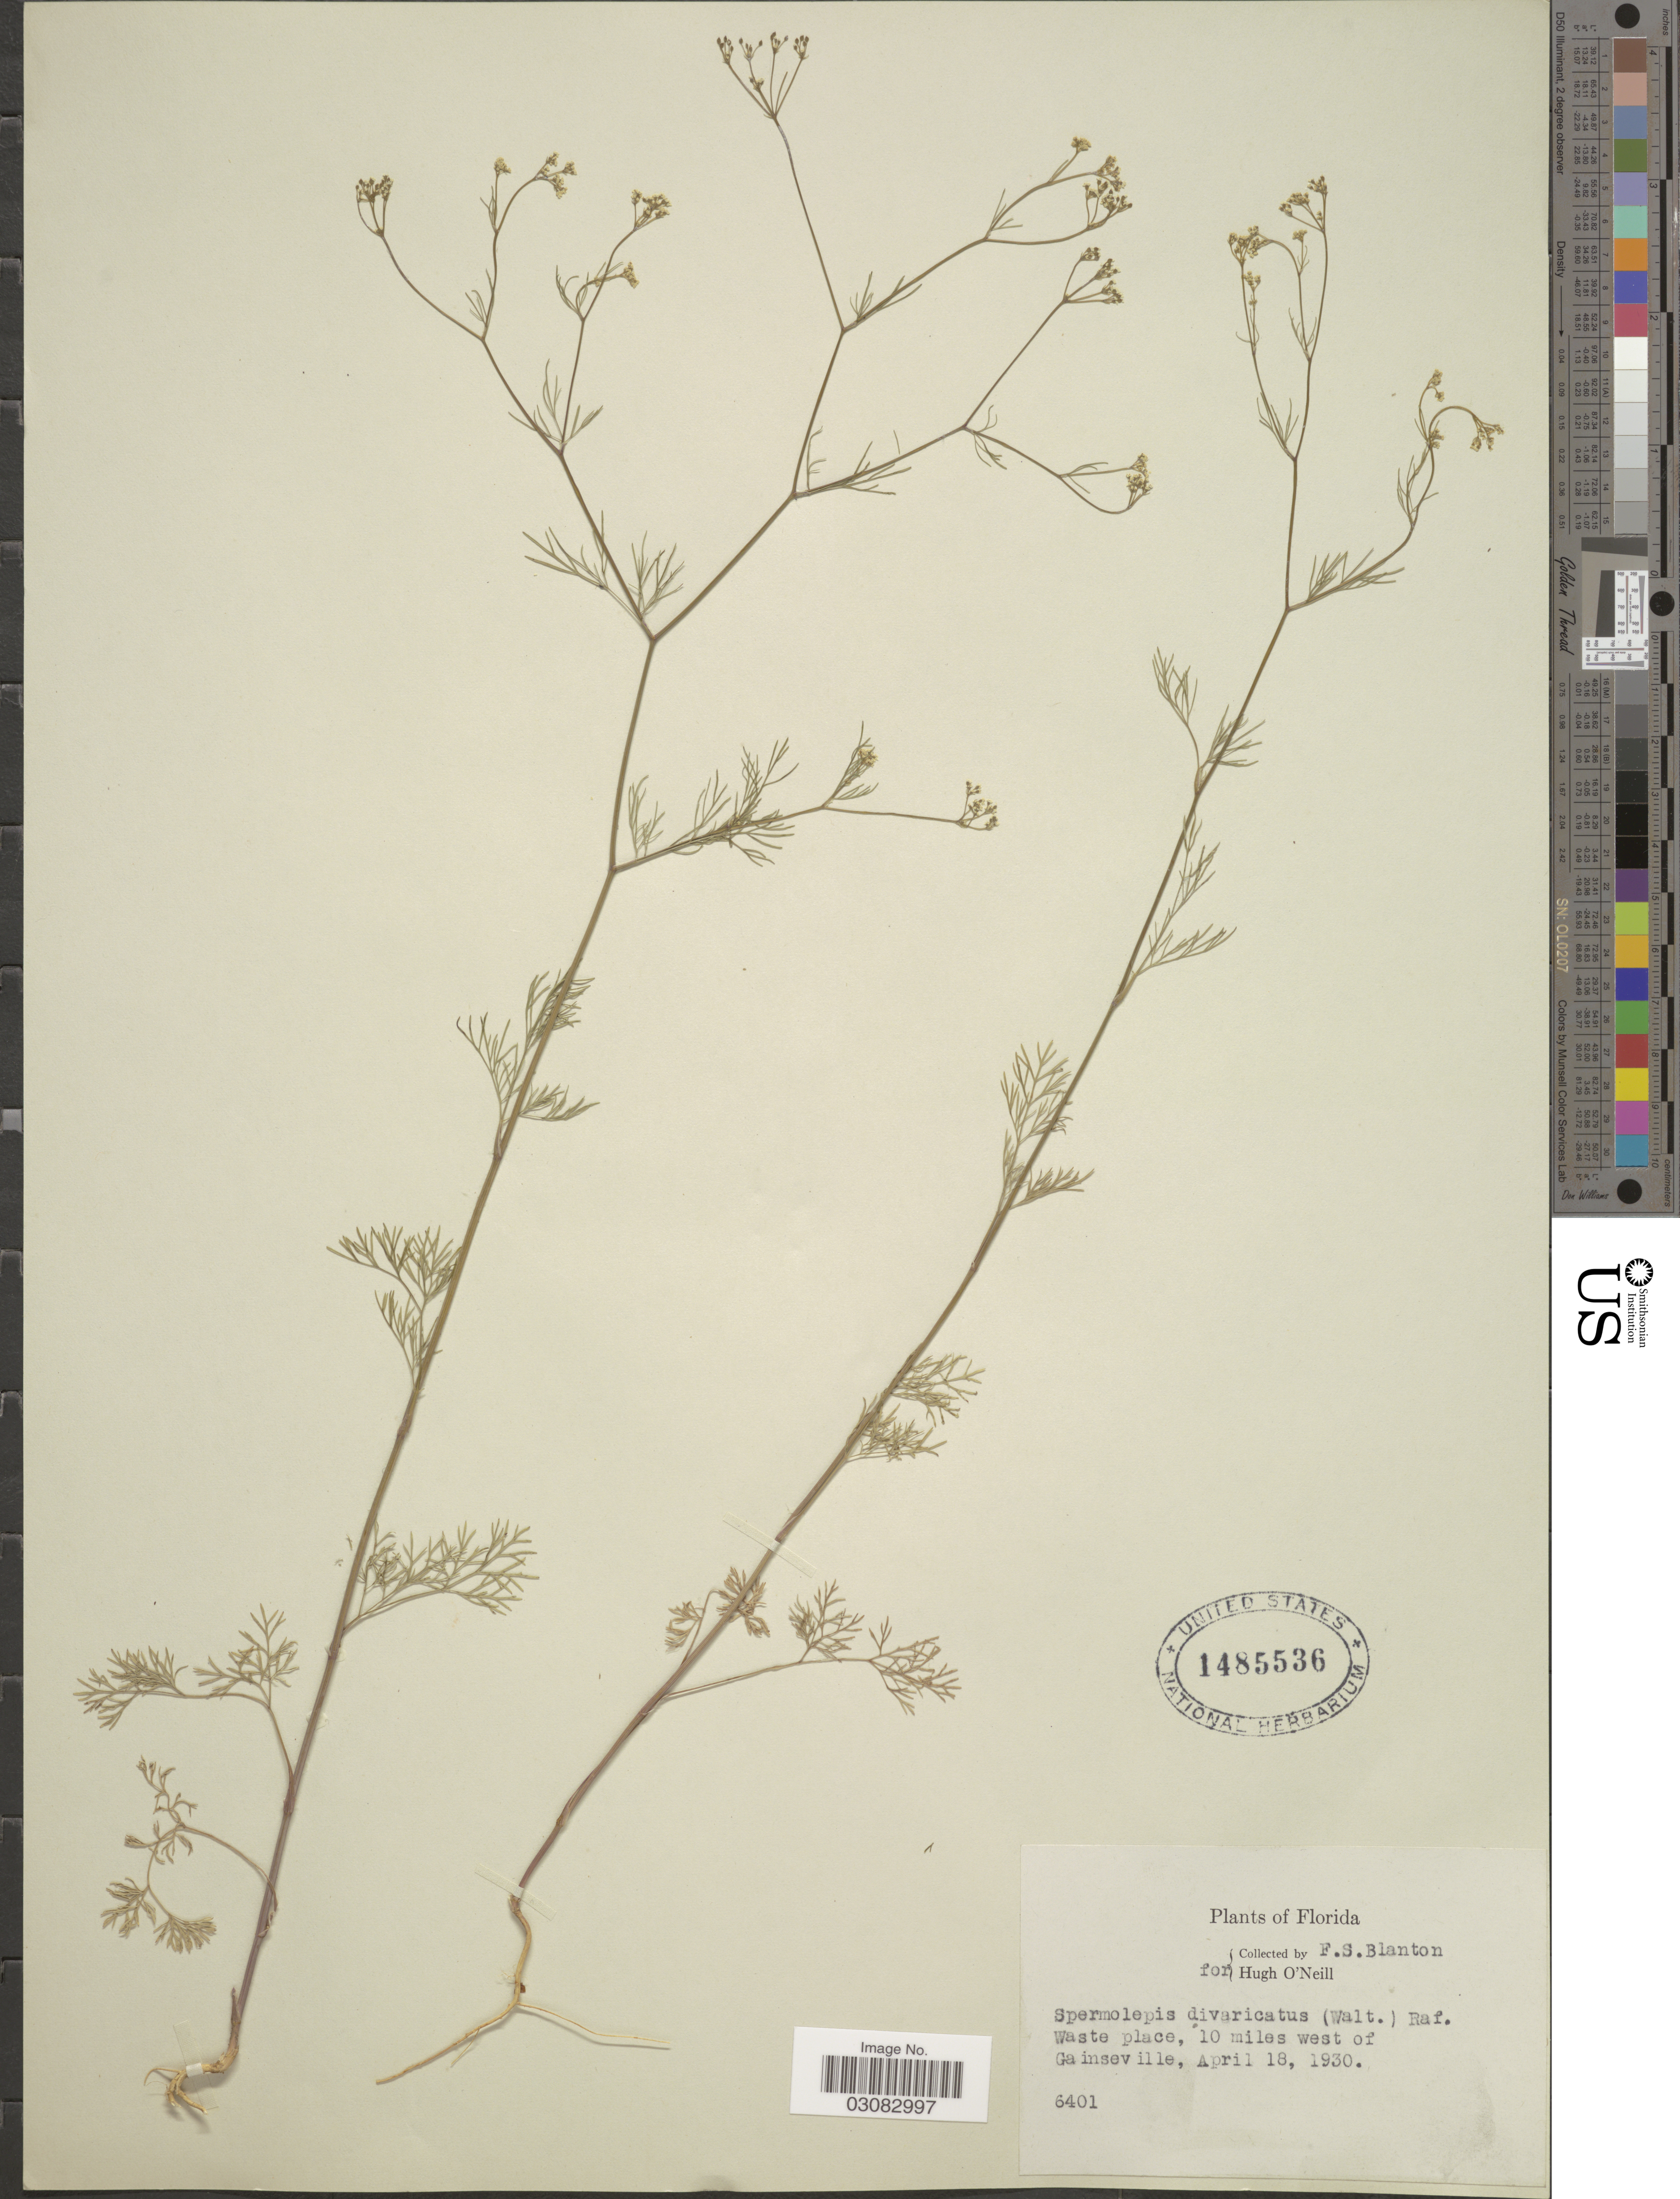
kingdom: Plantae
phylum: Tracheophyta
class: Magnoliopsida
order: Apiales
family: Apiaceae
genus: Spermolepis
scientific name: Spermolepis divaricata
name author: (Walter) Raf.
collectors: F. S. Blanton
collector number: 6401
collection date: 1930-04-18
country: United States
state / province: Florida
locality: Waste place, 10 miles west of Gainesville.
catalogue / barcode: US 1485536